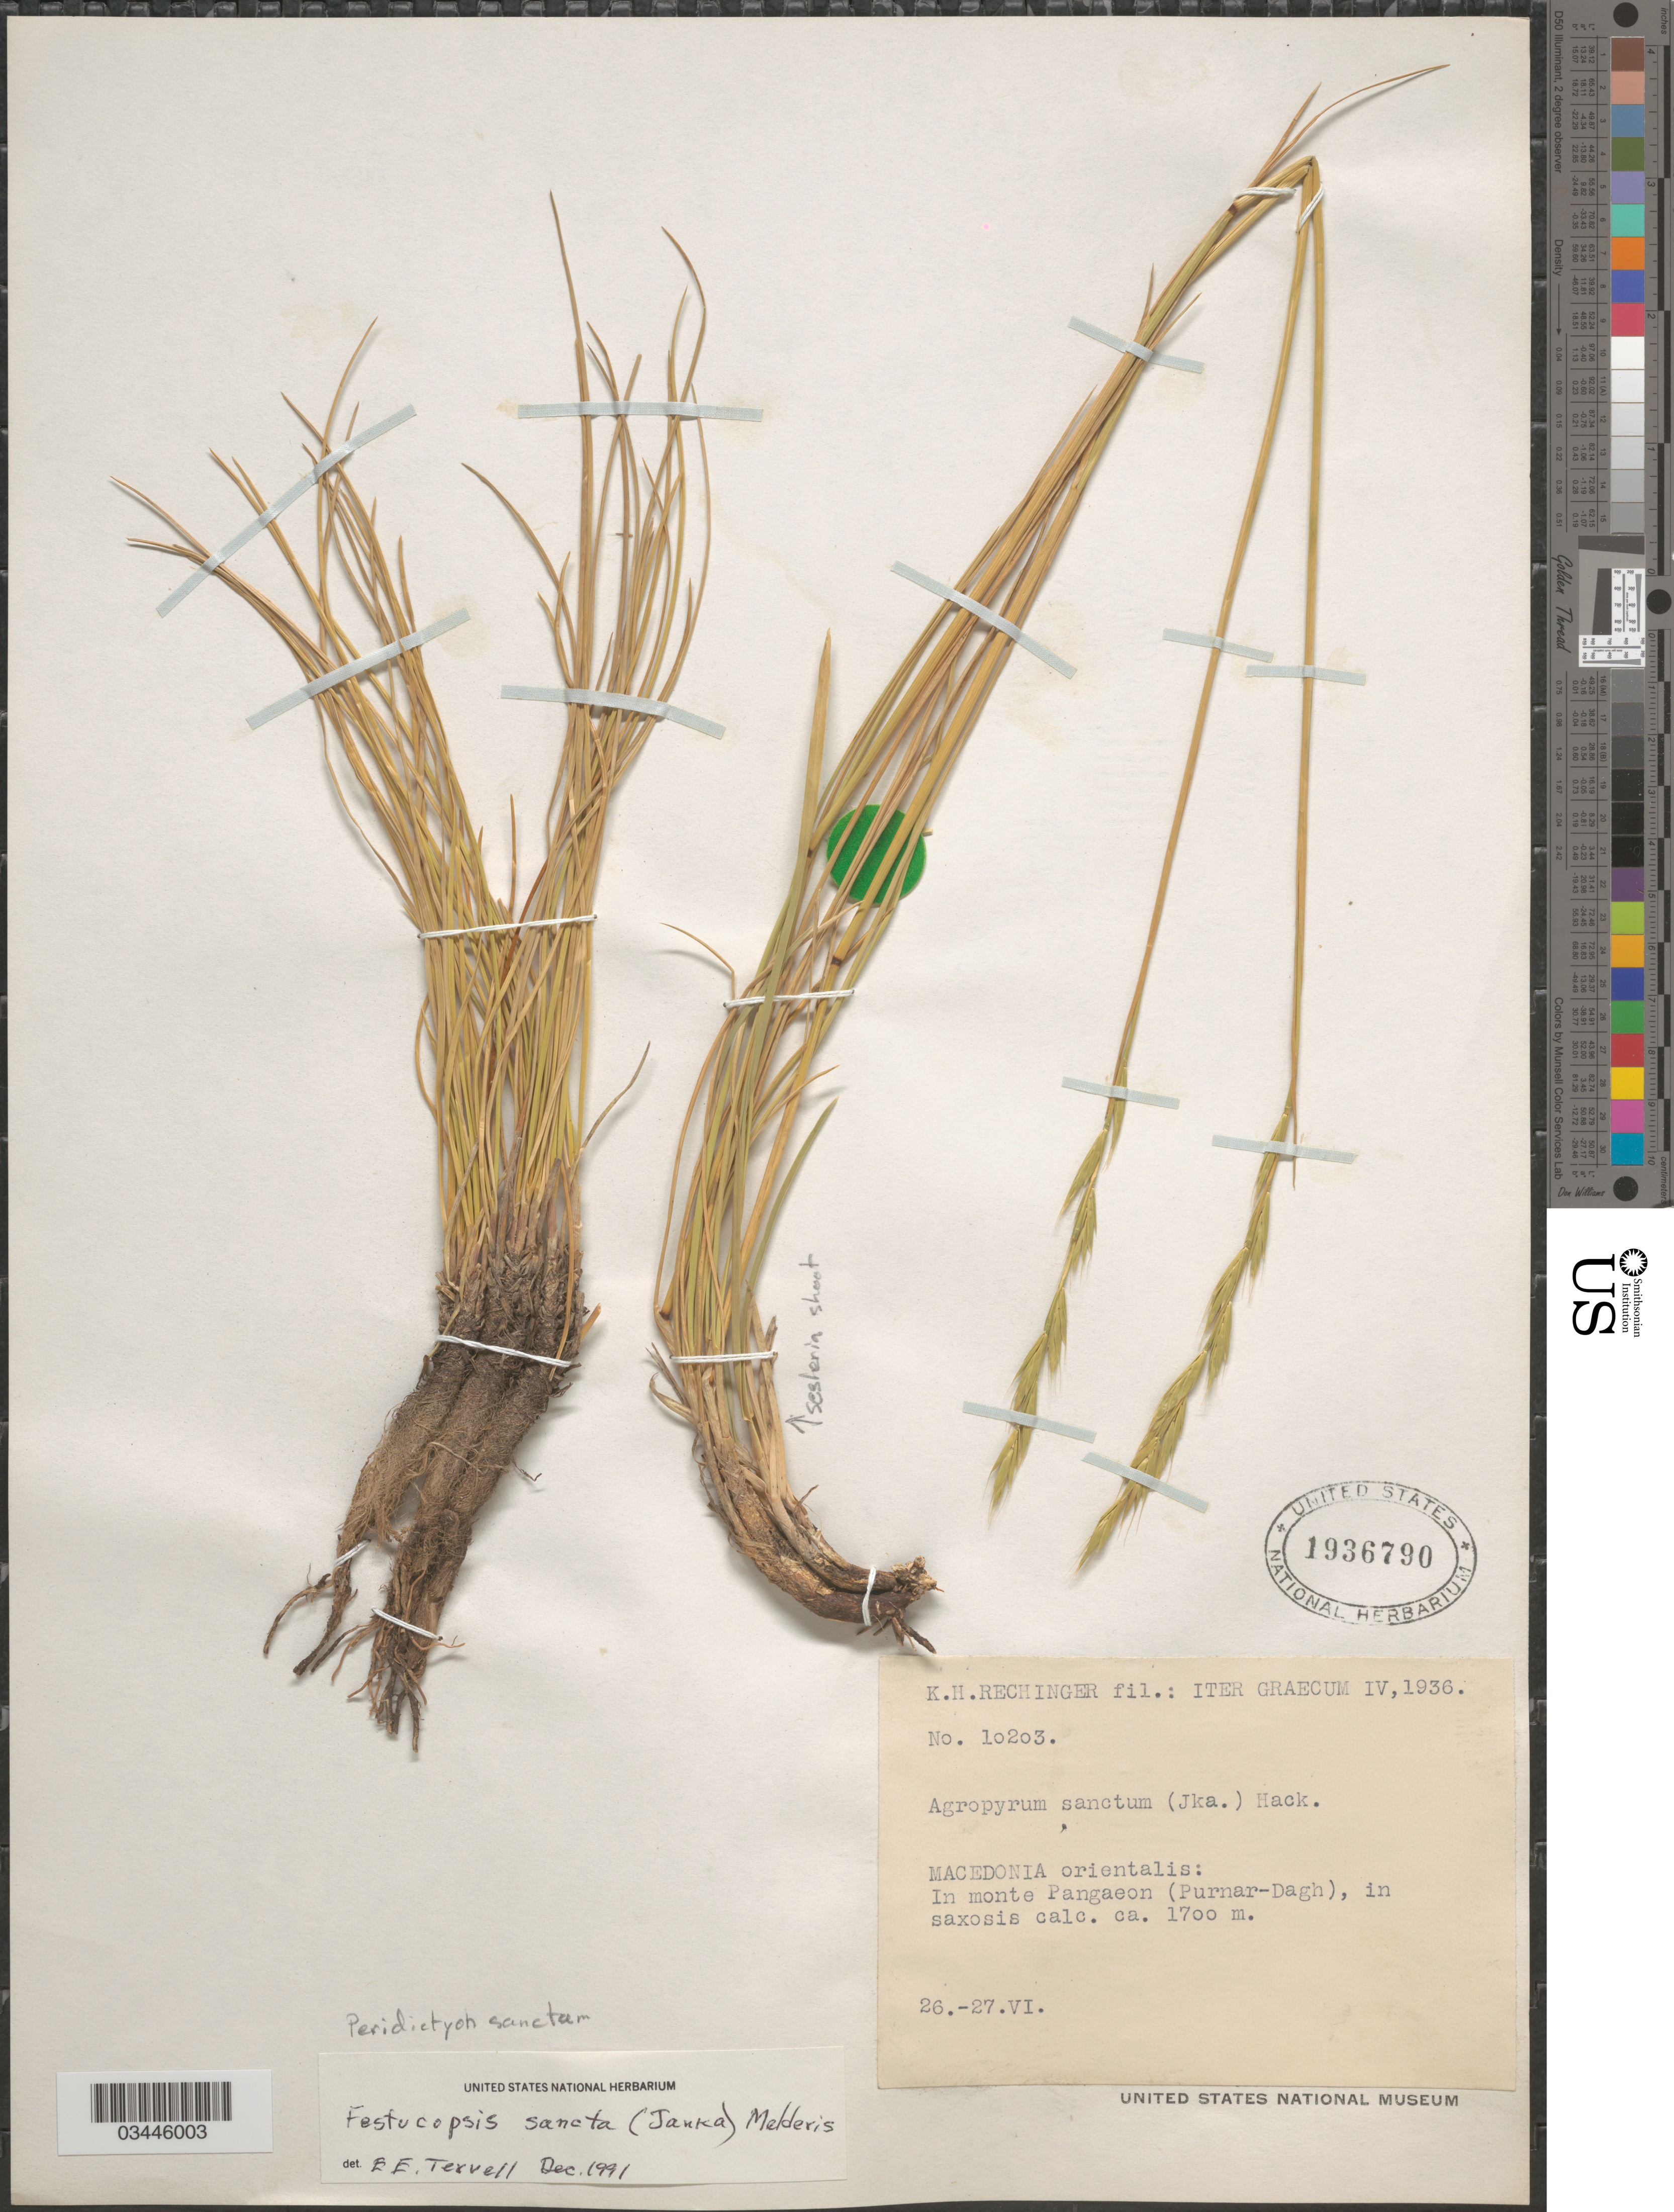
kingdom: Plantae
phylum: Tracheophyta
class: Liliopsida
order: Poales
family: Poaceae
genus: Peridictyon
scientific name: Peridictyon sanctum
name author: (Janka) Seberg et al.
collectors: K. H. Rechinger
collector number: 10203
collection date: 1936-06-26/1936-06-27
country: Greece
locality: Iter Graecum IV,1936. Macedonia orientalis: In monte Pangaeon (Purnar-Dagh).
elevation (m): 1700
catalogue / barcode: US 1936790